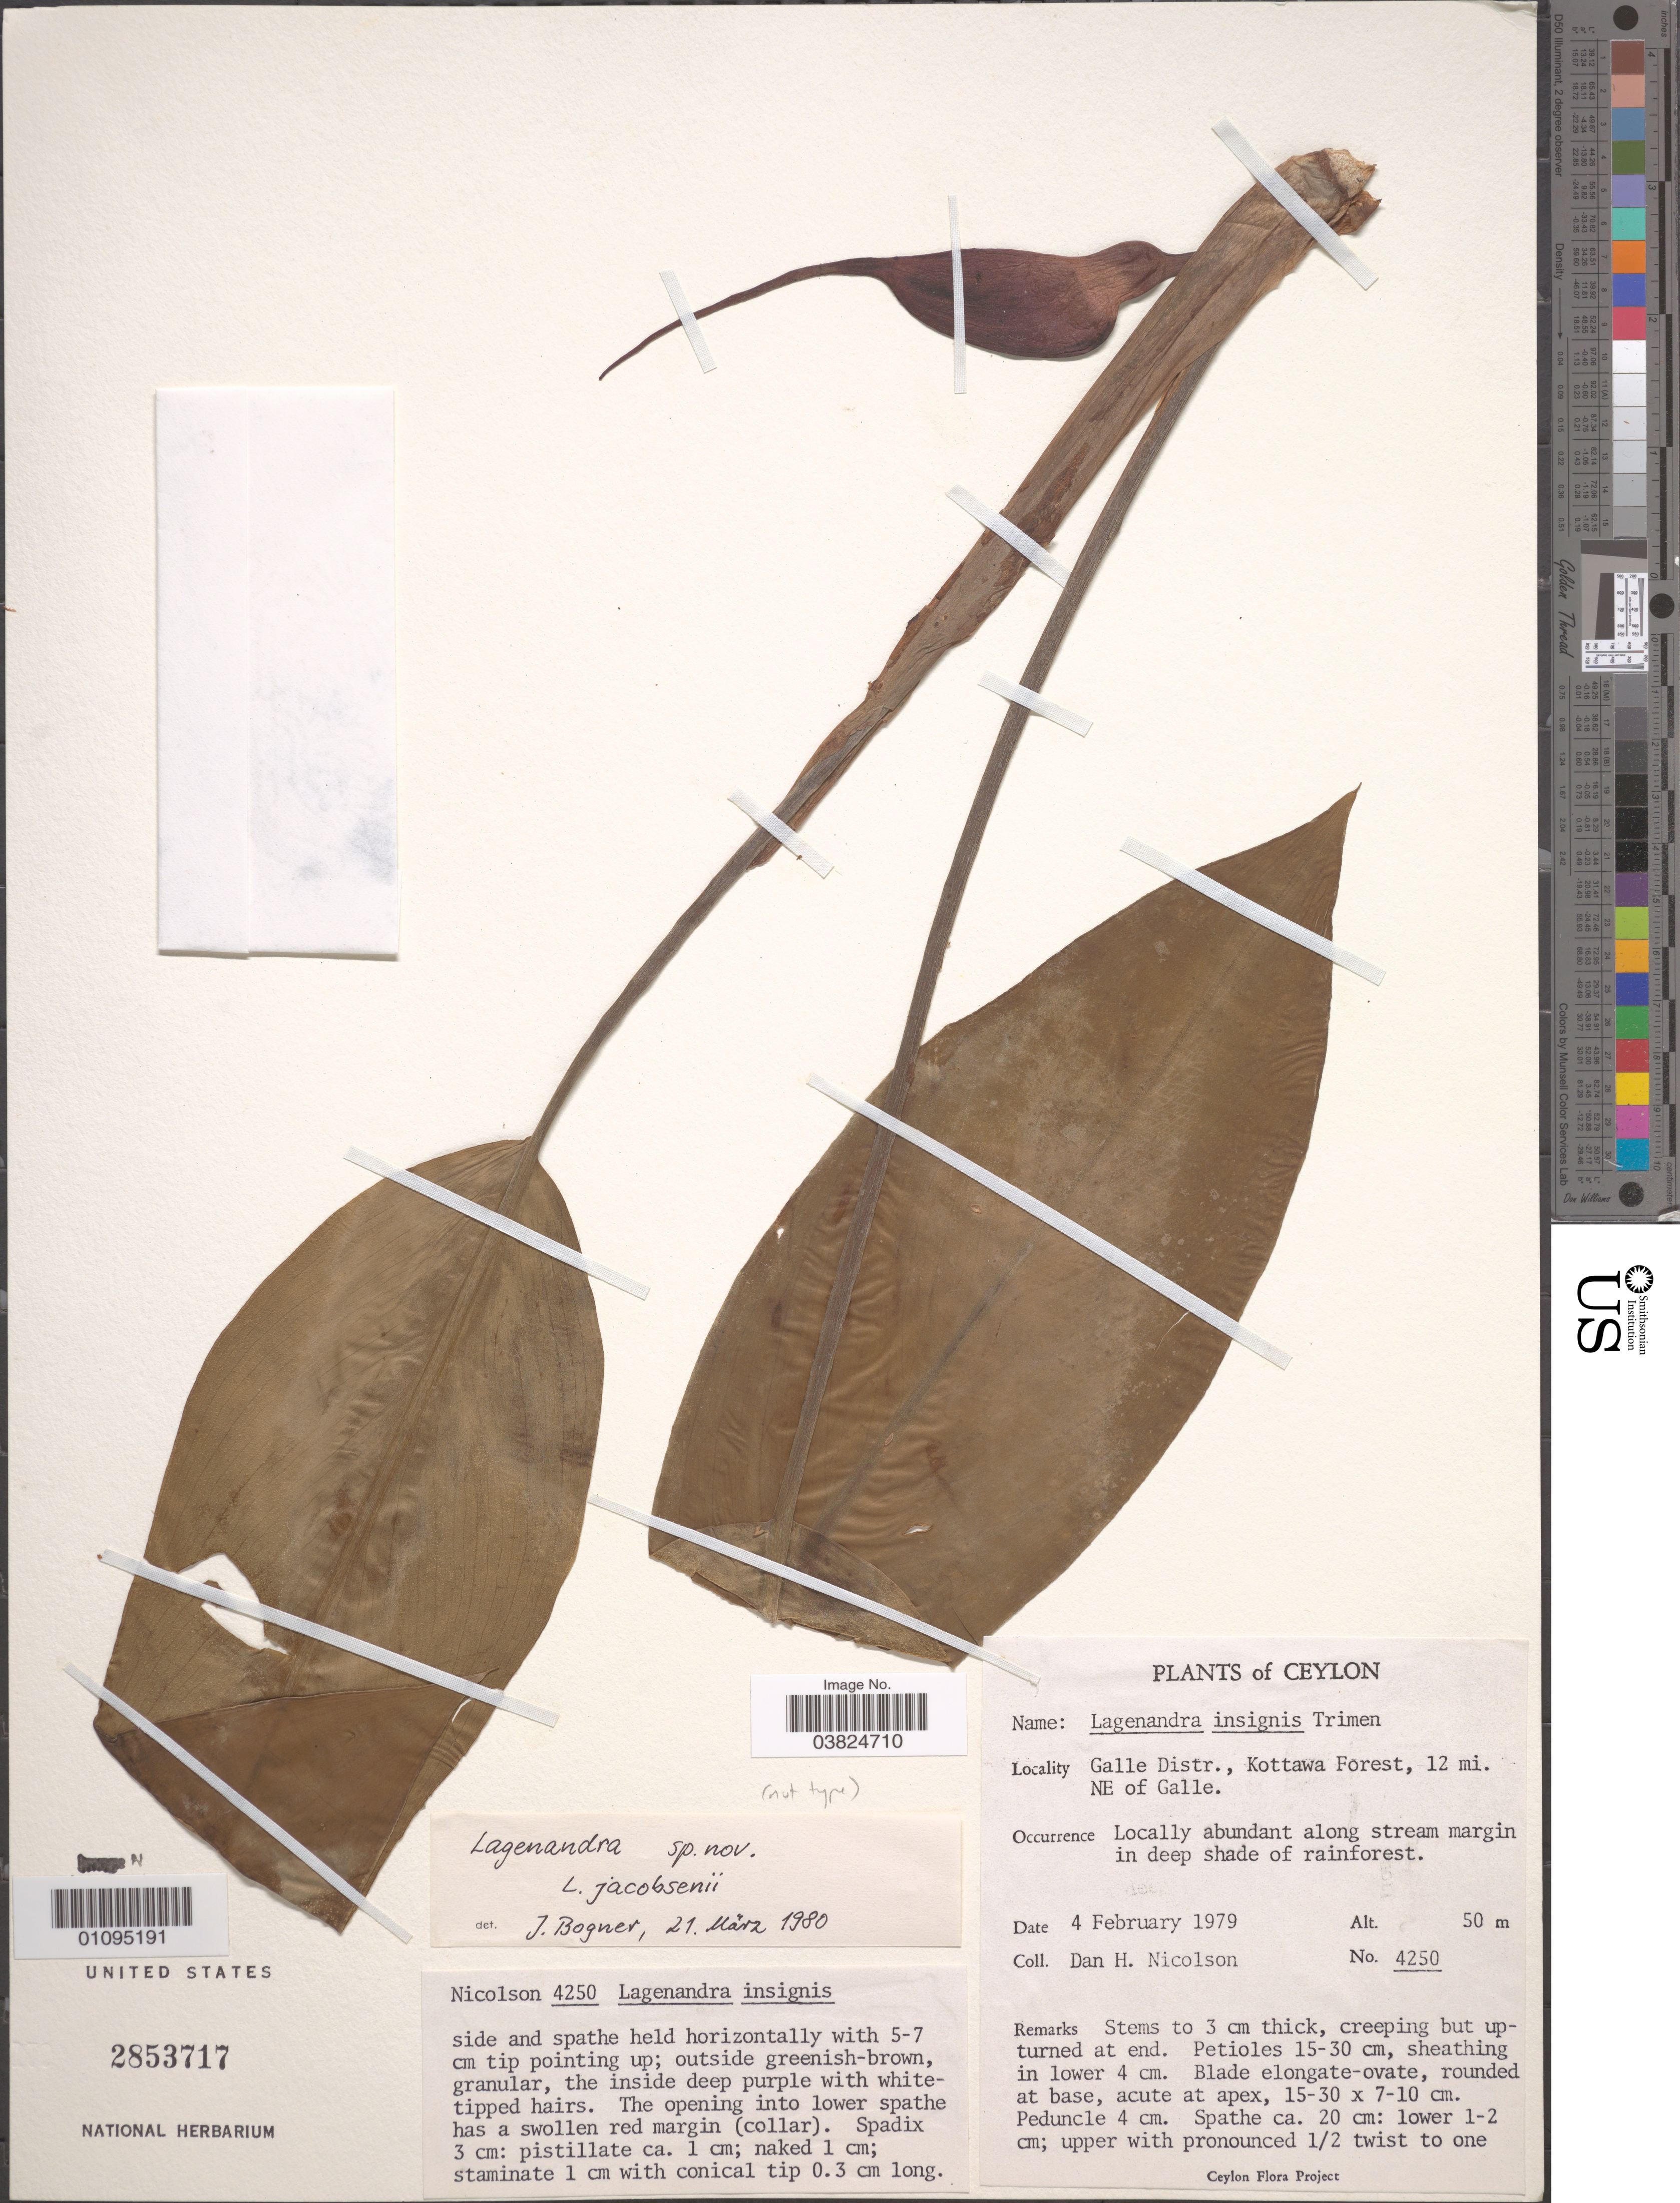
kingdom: Plantae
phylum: Tracheophyta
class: Liliopsida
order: Alismatales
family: Araceae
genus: Lagenandra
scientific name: Lagenandra jacobsenii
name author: de Wit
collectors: D. H. Nicolson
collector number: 4250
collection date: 1979-02-04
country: Sri Lanka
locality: Ceylon. Galle Distr., Kottawa Forest, 12 mi. NE of Galle.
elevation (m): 50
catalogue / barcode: US 2853717